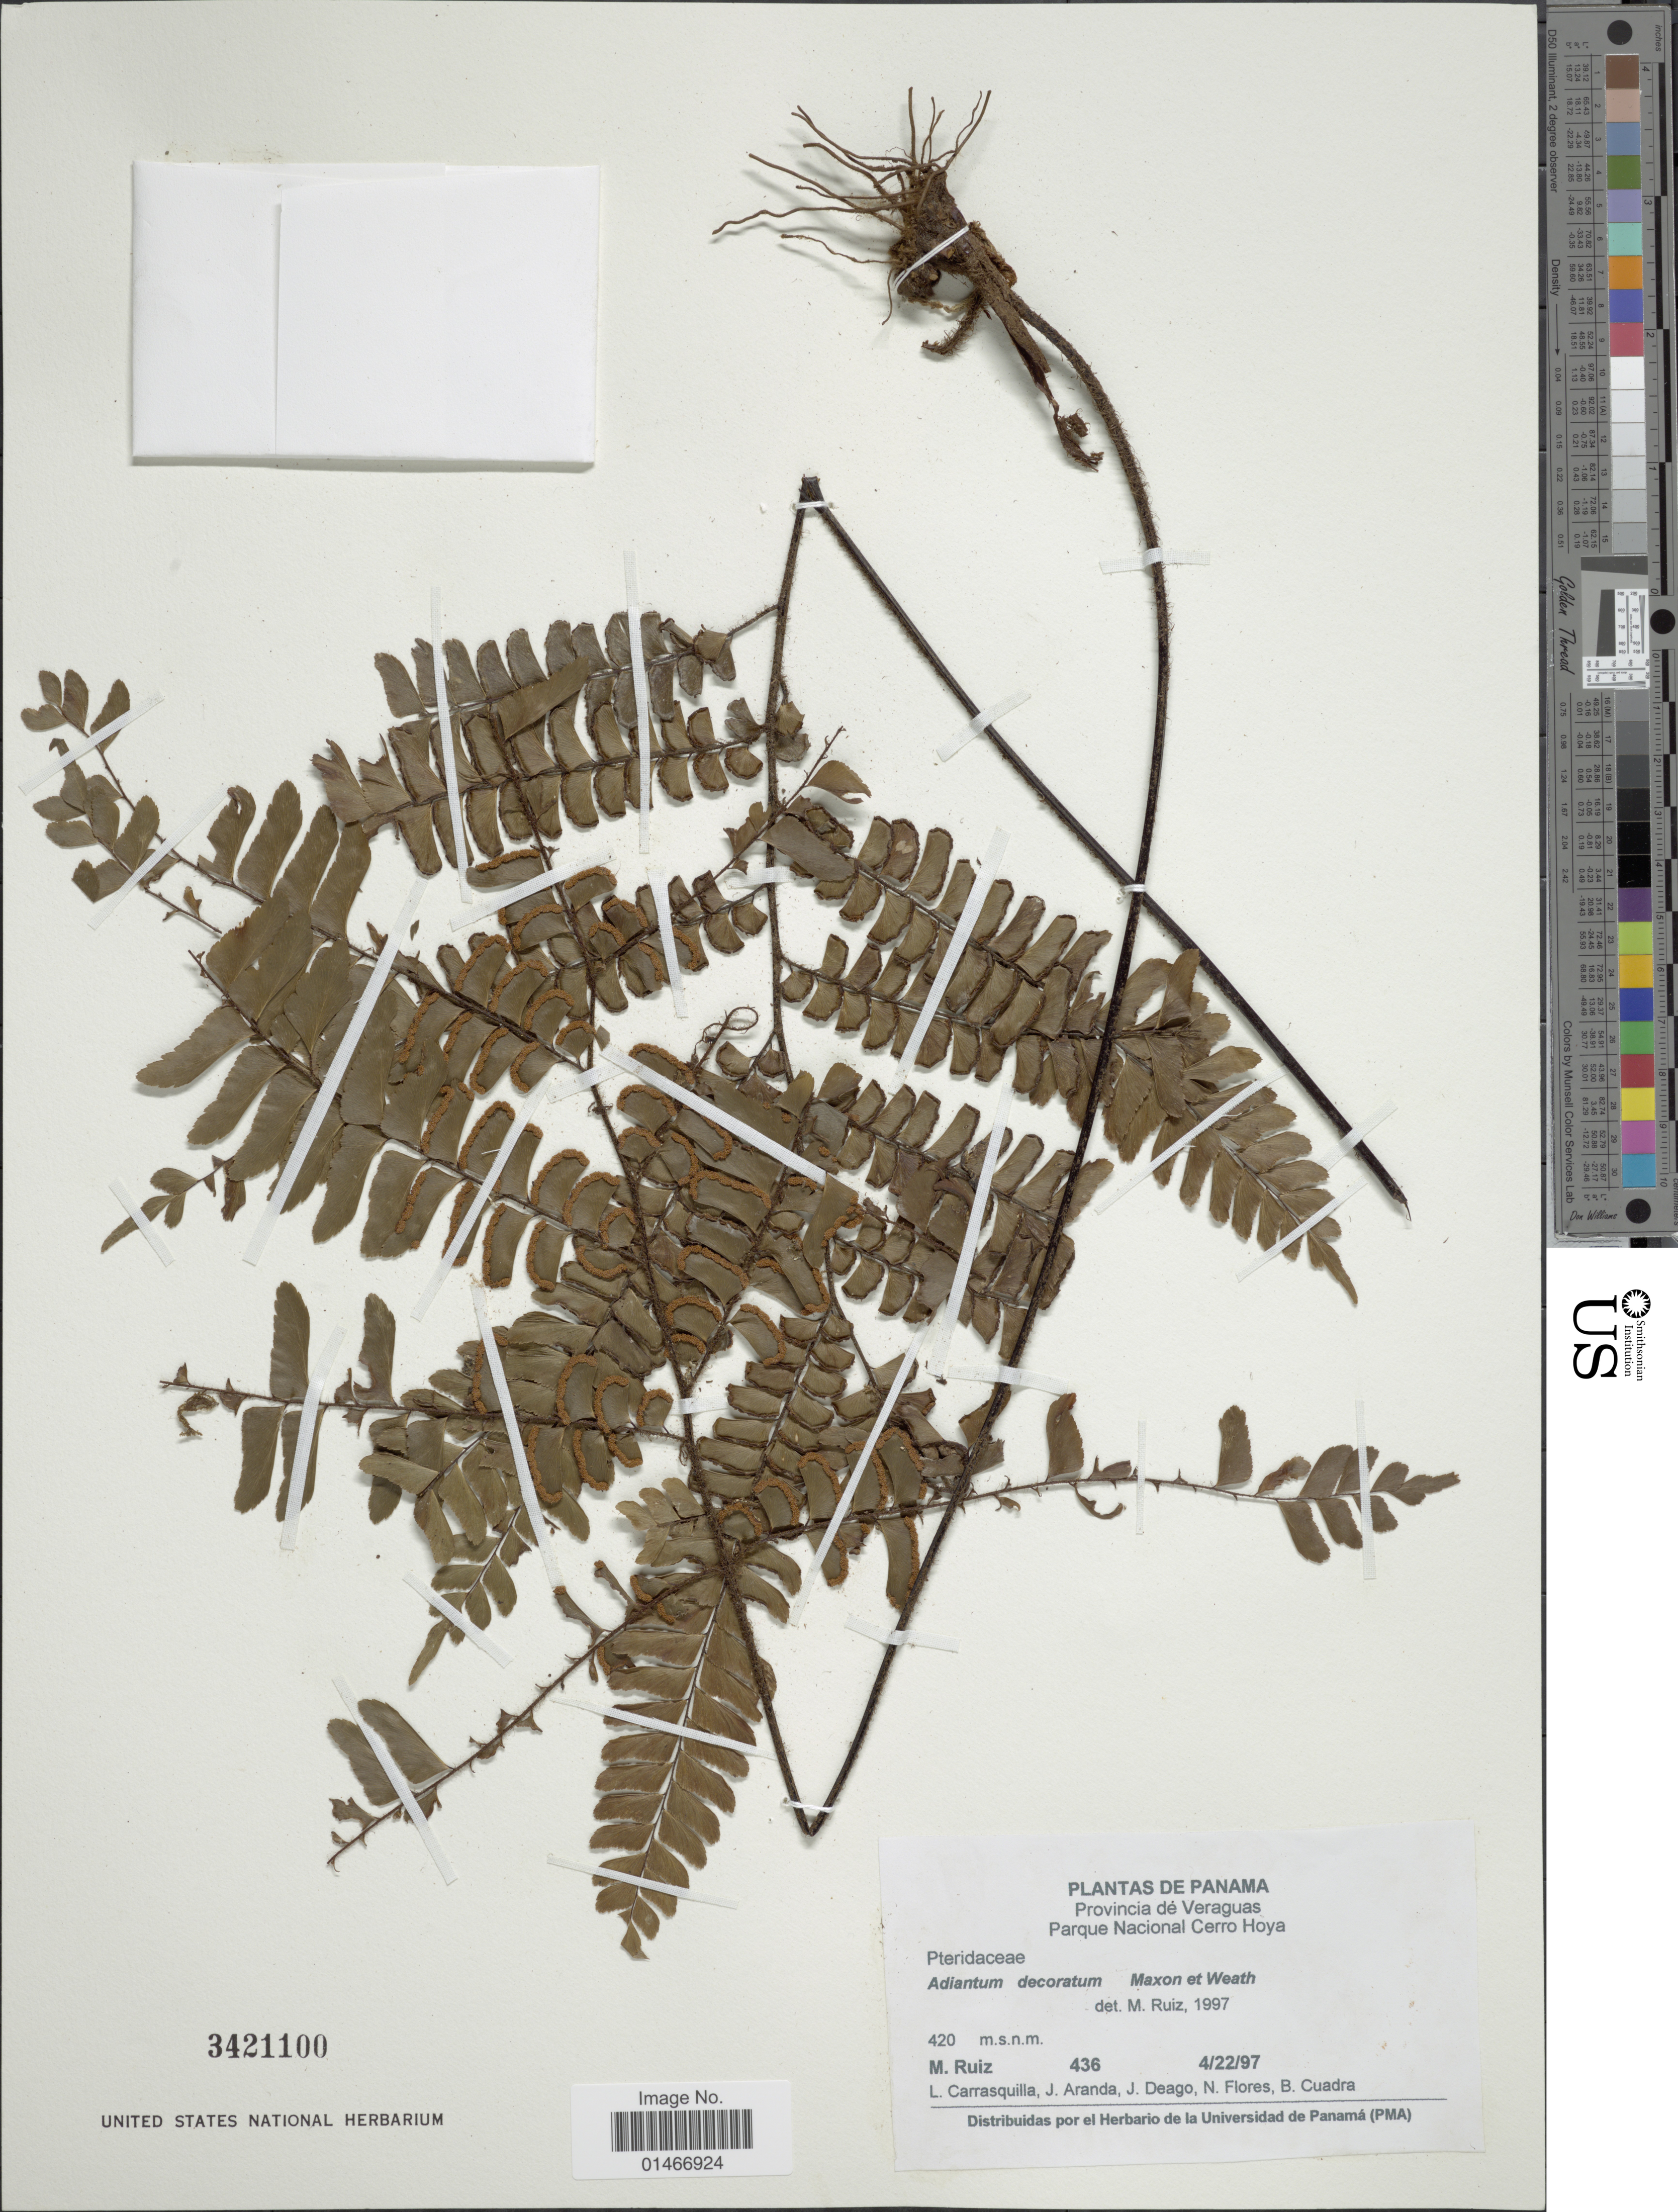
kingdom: Plantae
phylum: Tracheophyta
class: Polypodiopsida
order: Polypodiales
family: Pteridaceae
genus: Adiantum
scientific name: Adiantum decoratum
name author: Maxon & Weath.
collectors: M. Ruiz, L. Carrasquilla, J. Aranda, J. Deago & et al.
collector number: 420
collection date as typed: Transcribed d/m/y: 22/4/97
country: Panama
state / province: Veraguas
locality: Provincia de Veraguas. Parque Nacional Cerro Hoya.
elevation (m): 420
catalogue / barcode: US 3421100